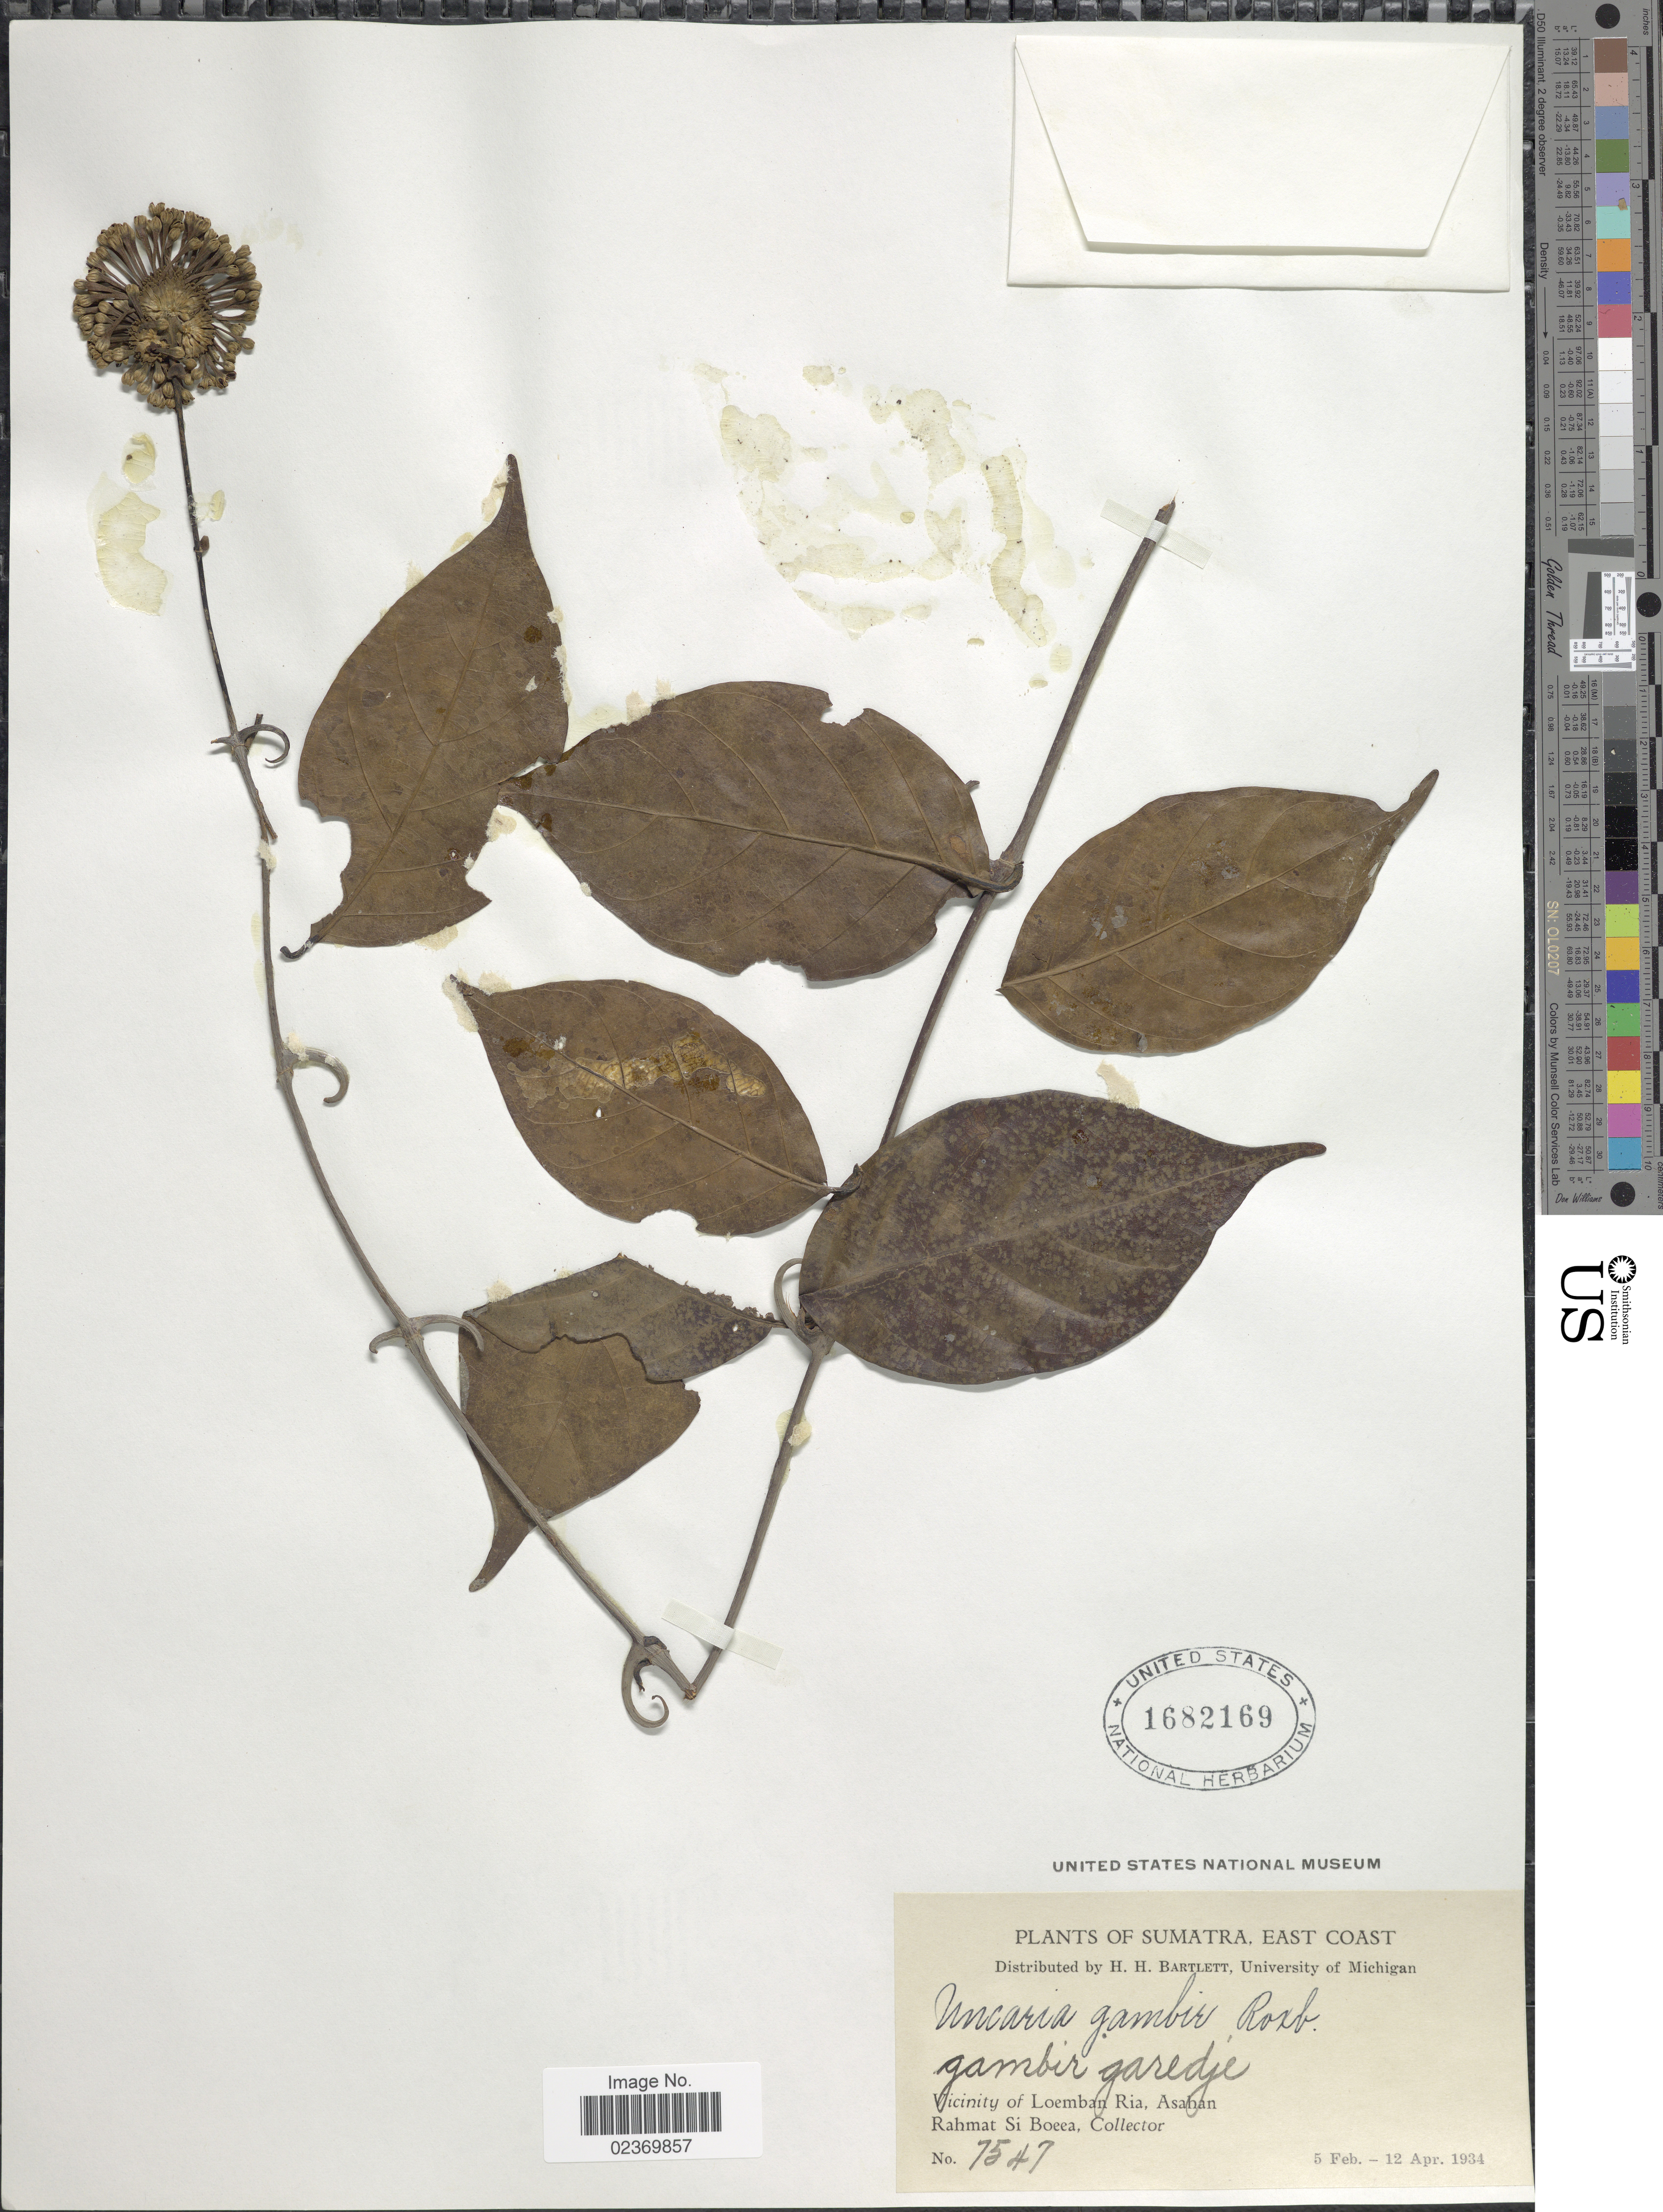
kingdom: Plantae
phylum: Tracheophyta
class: Magnoliopsida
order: Gentianales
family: Rubiaceae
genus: Uncaria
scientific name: Uncaria gambir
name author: (Hunt) Roxb.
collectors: Rahmat Si Boeea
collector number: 7547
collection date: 1934-02-05/1934-04-12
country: Indonesia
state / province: Sumatra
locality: East Coast, Vicinity of Loemban Ria, Asahan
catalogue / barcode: US 1682169